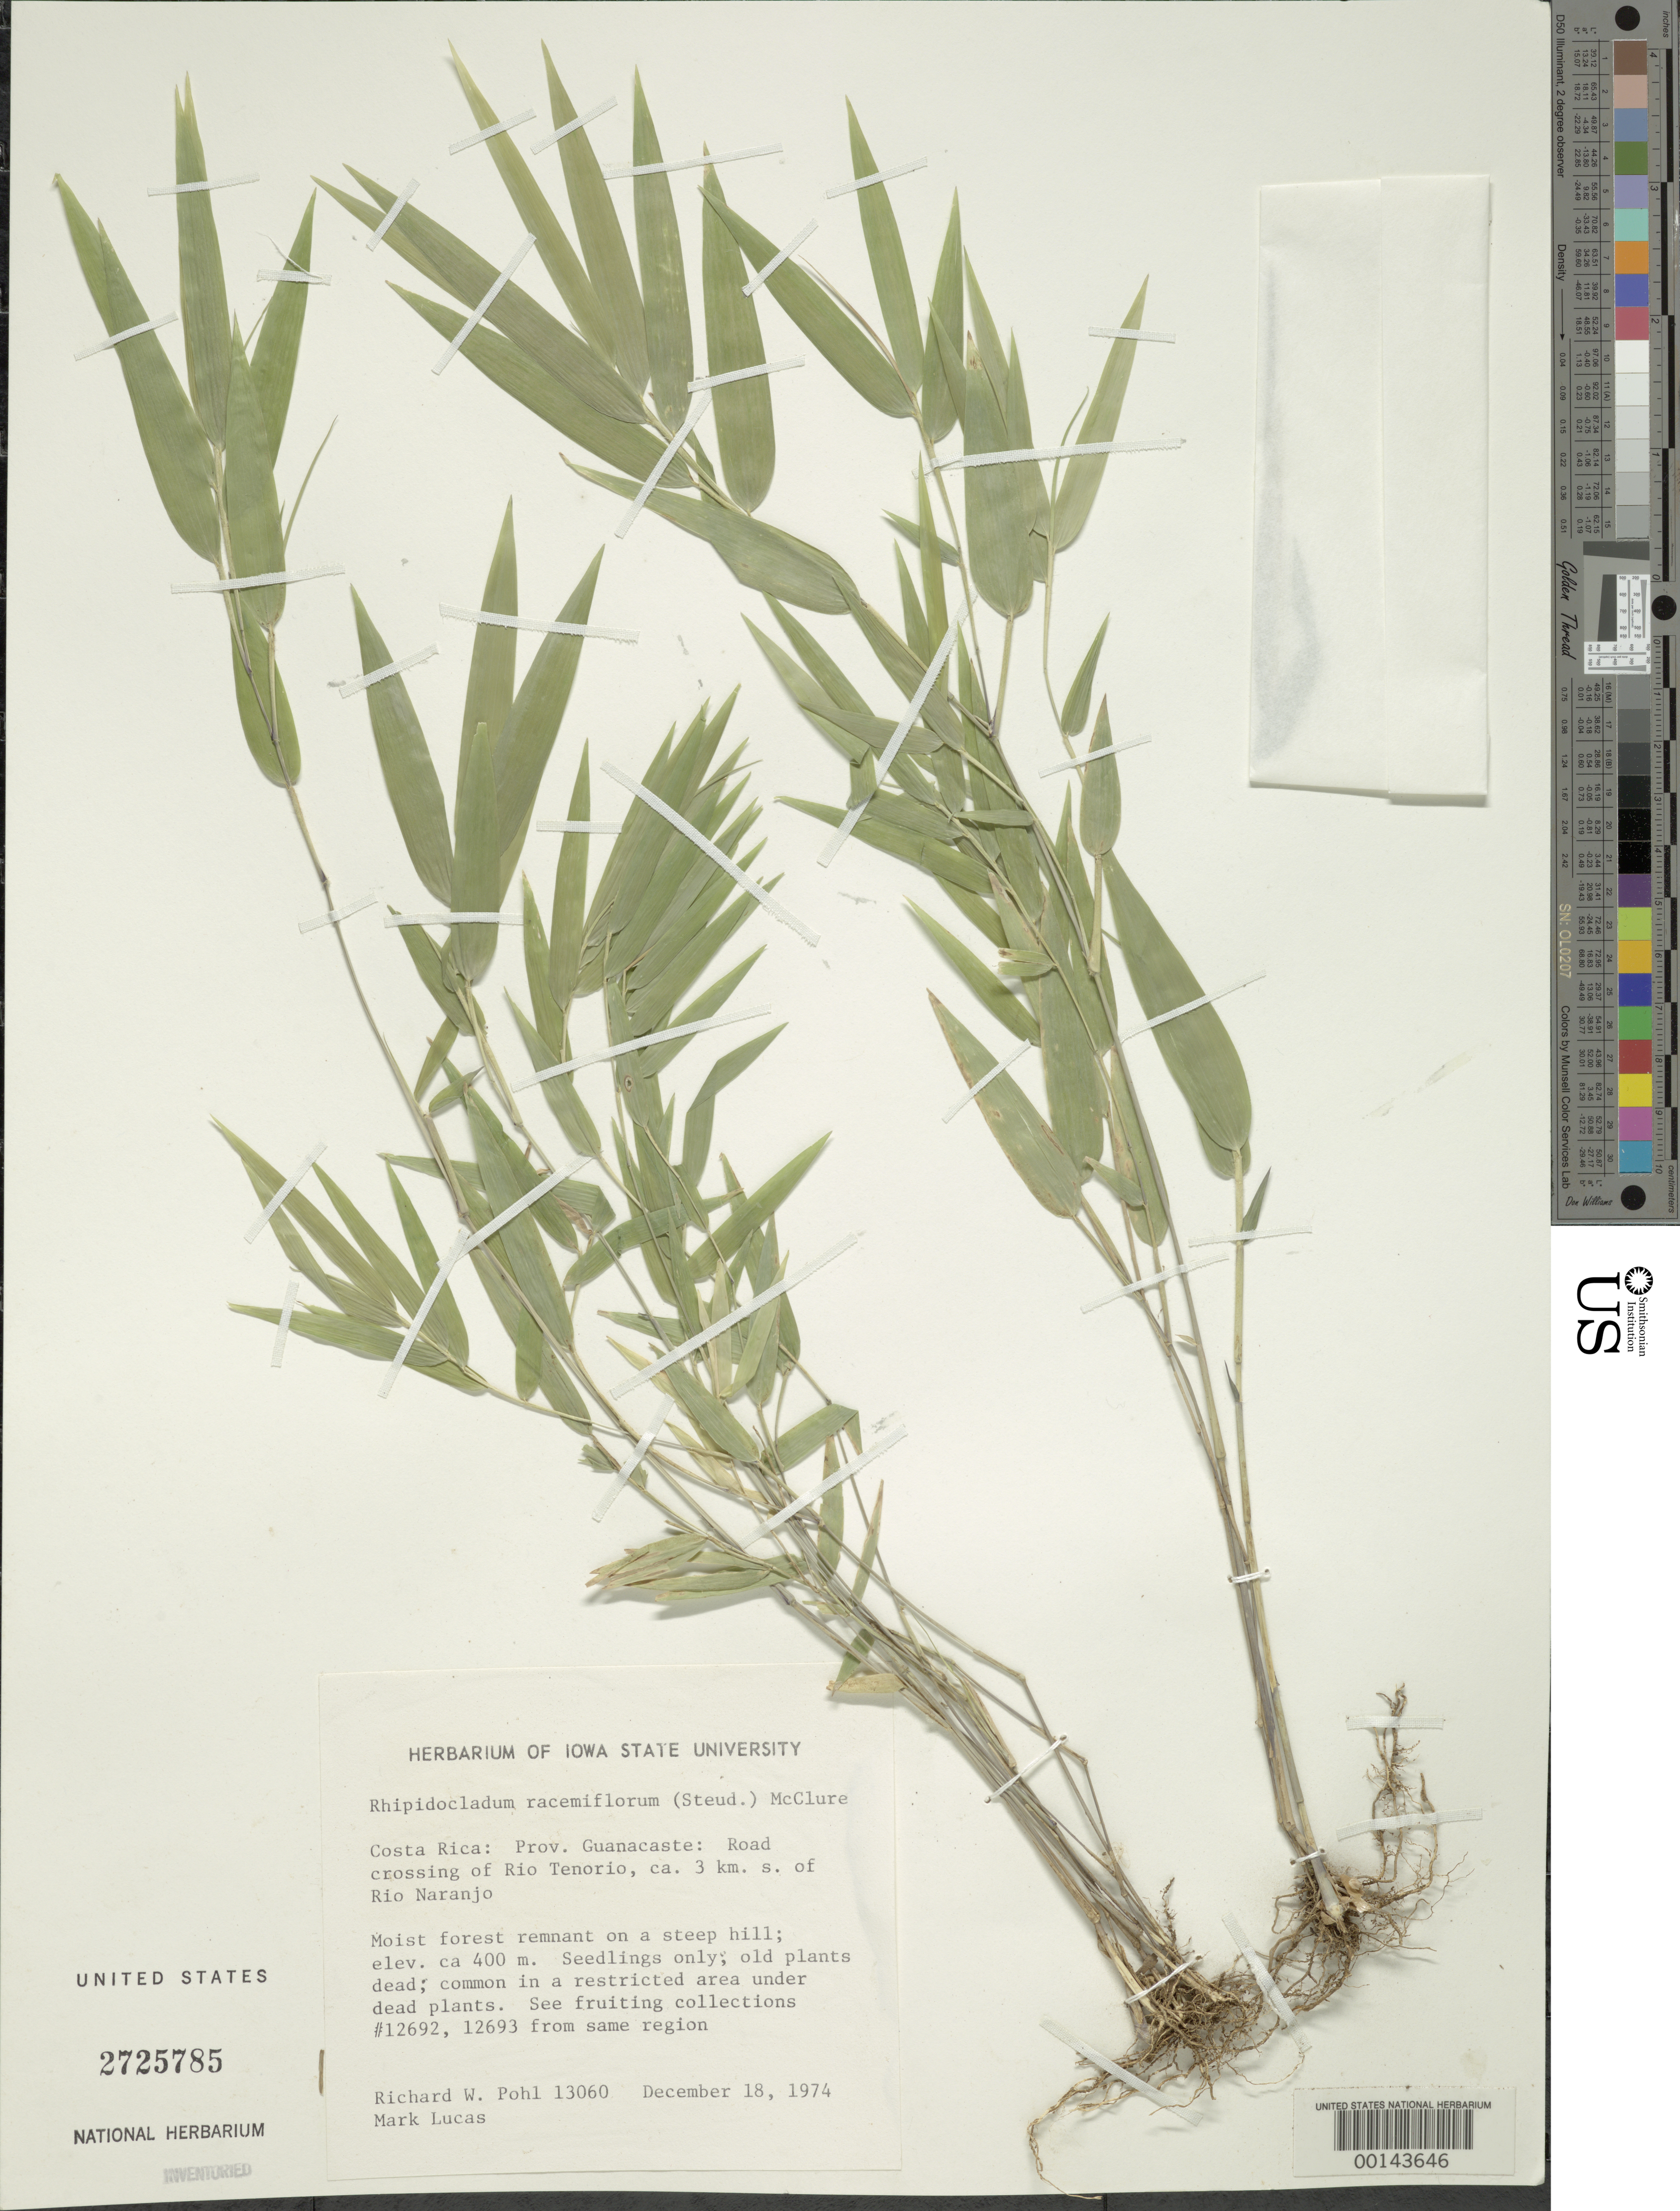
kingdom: Plantae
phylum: Tracheophyta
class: Liliopsida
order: Poales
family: Poaceae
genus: Rhipidocladum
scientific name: Rhipidocladum racemiflorum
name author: (Steud.) McClure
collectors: R. W. Pohl & M. Lucas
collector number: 13060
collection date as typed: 18 Dec 1974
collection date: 1974-12-18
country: Costa Rica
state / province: Guanacaste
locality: Rd. Rio Tenorio, Rio Naranjo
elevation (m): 400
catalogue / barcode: US 2725785